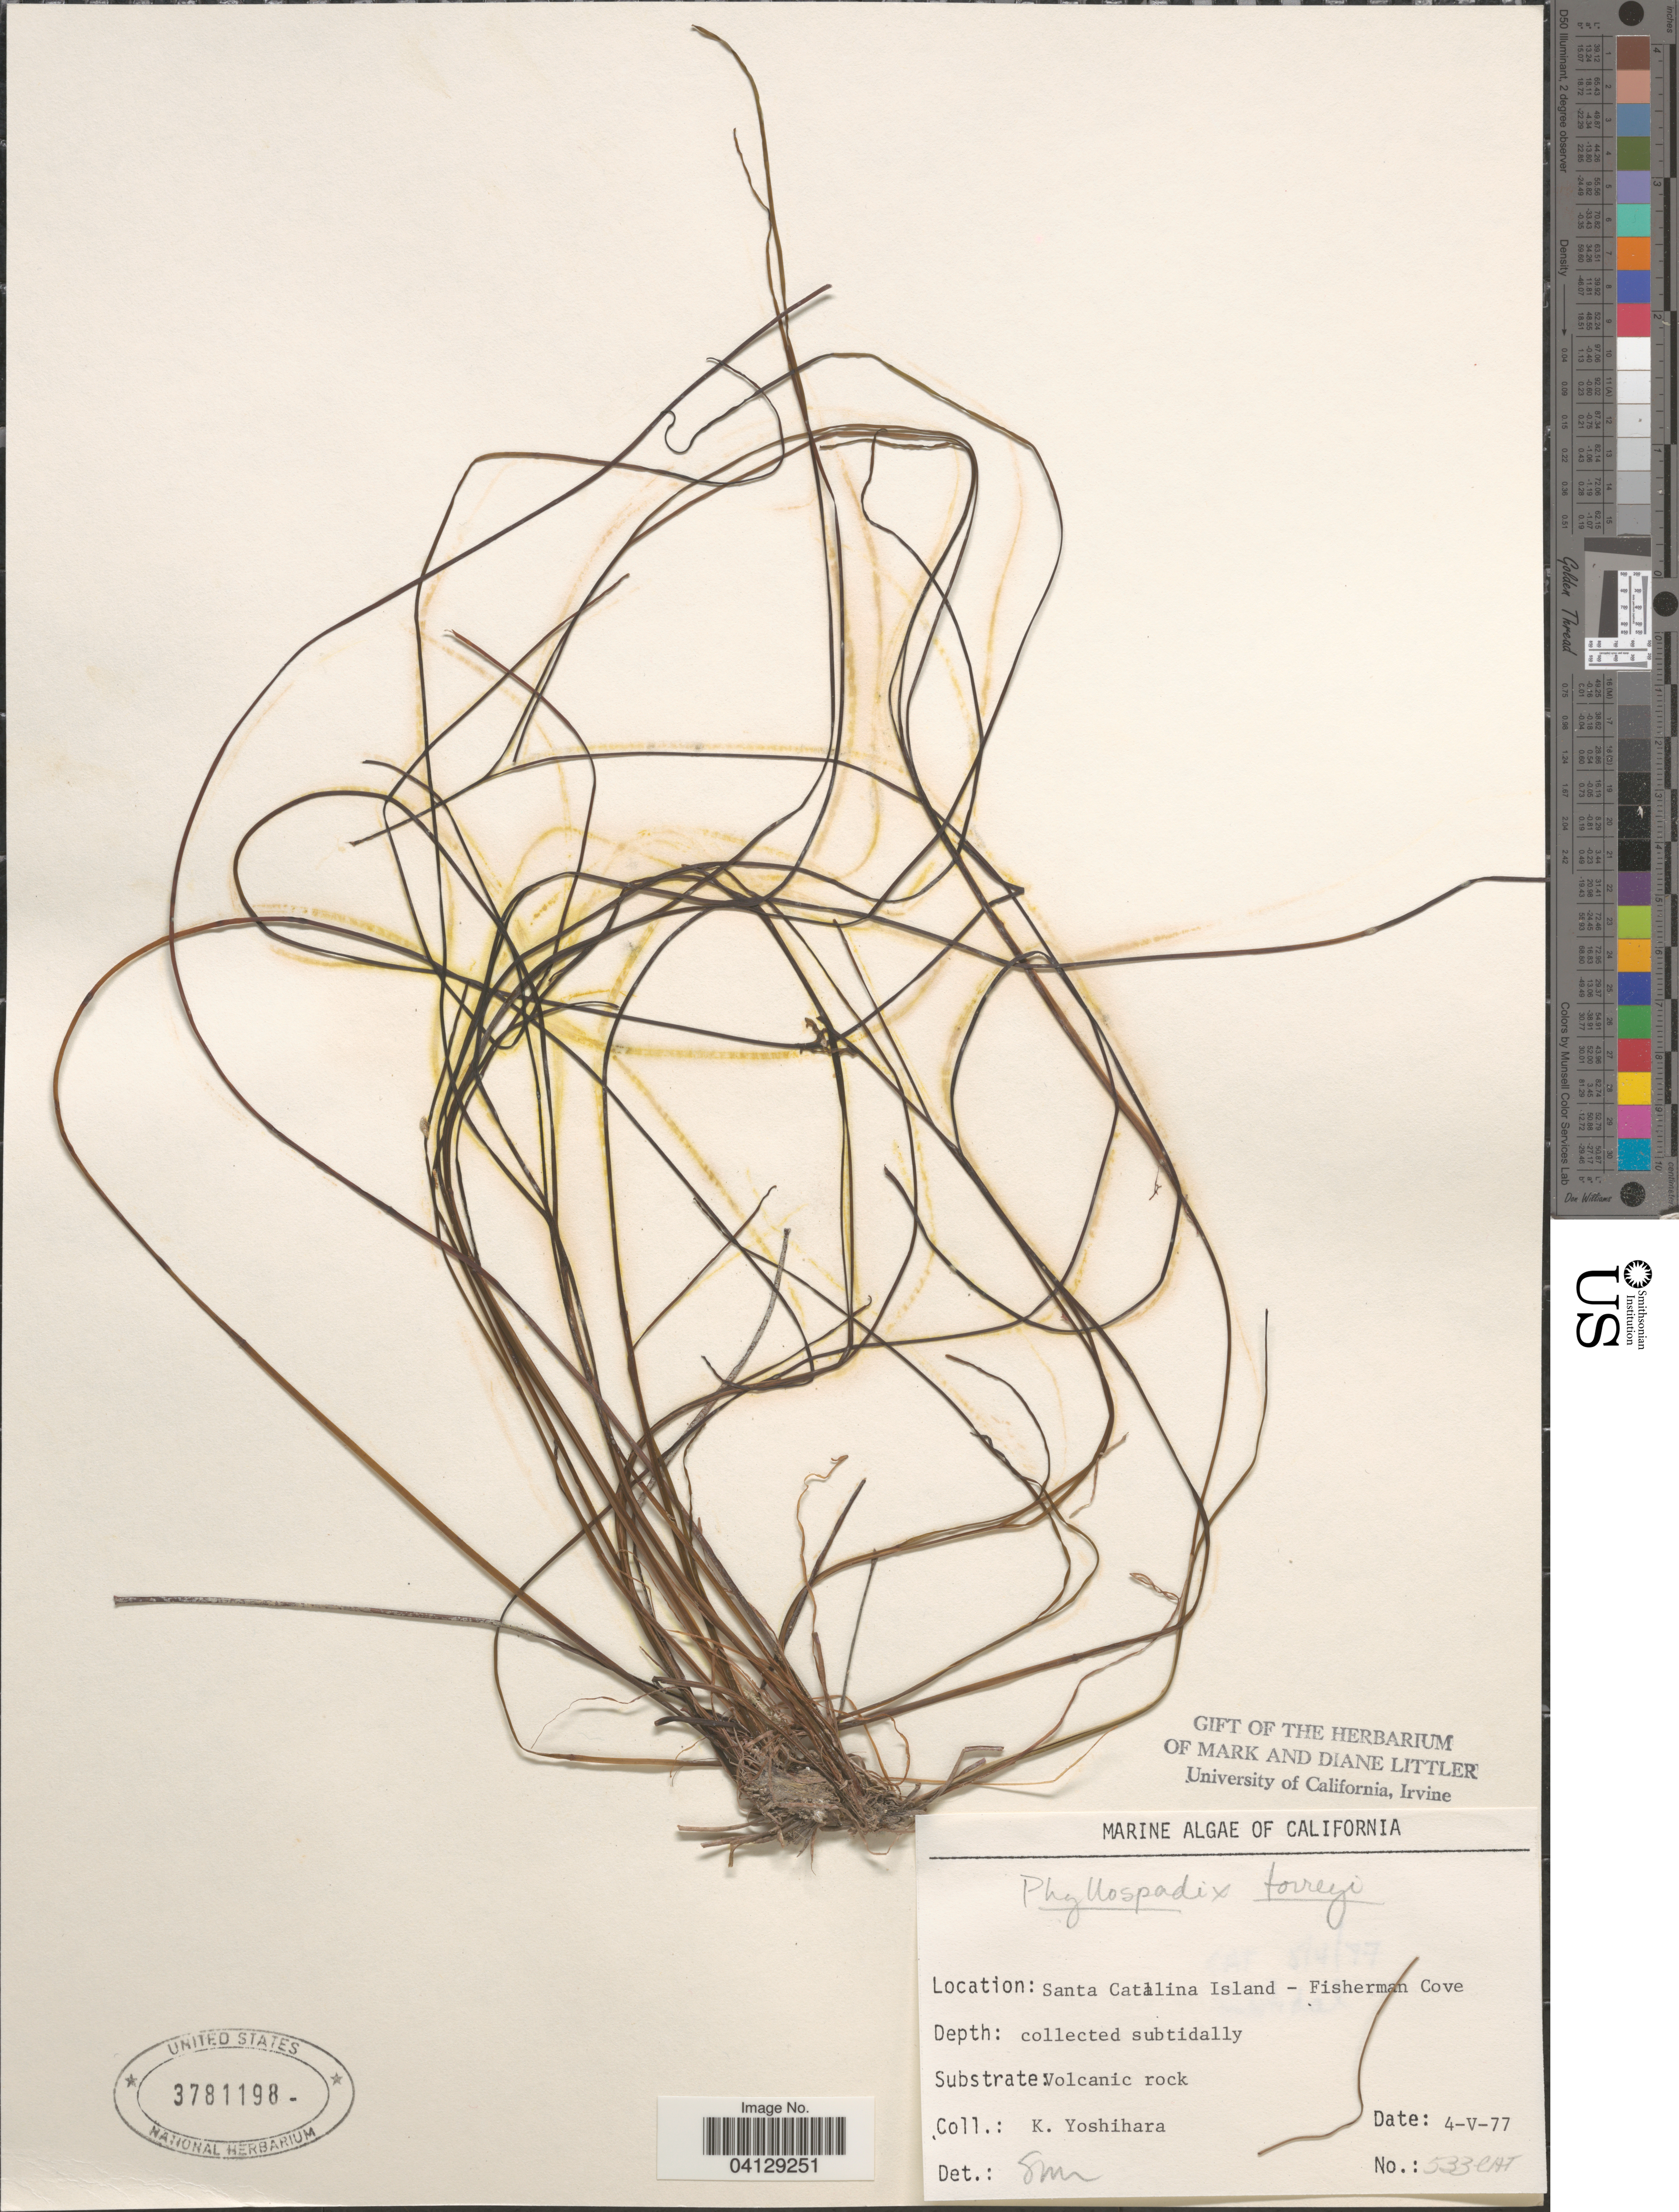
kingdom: Plantae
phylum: Tracheophyta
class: Liliopsida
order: Alismatales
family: Zosteraceae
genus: Phyllospadix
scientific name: Phyllospadix torreyi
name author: S. Watson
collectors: K. Yoshihara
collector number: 533CAT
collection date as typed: Transcribed d/m/y: 4/5/77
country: United States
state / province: California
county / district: Los Angeles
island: Santa Catalina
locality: Santa Catalina Island - Fisherman Cove.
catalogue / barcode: US 3781198